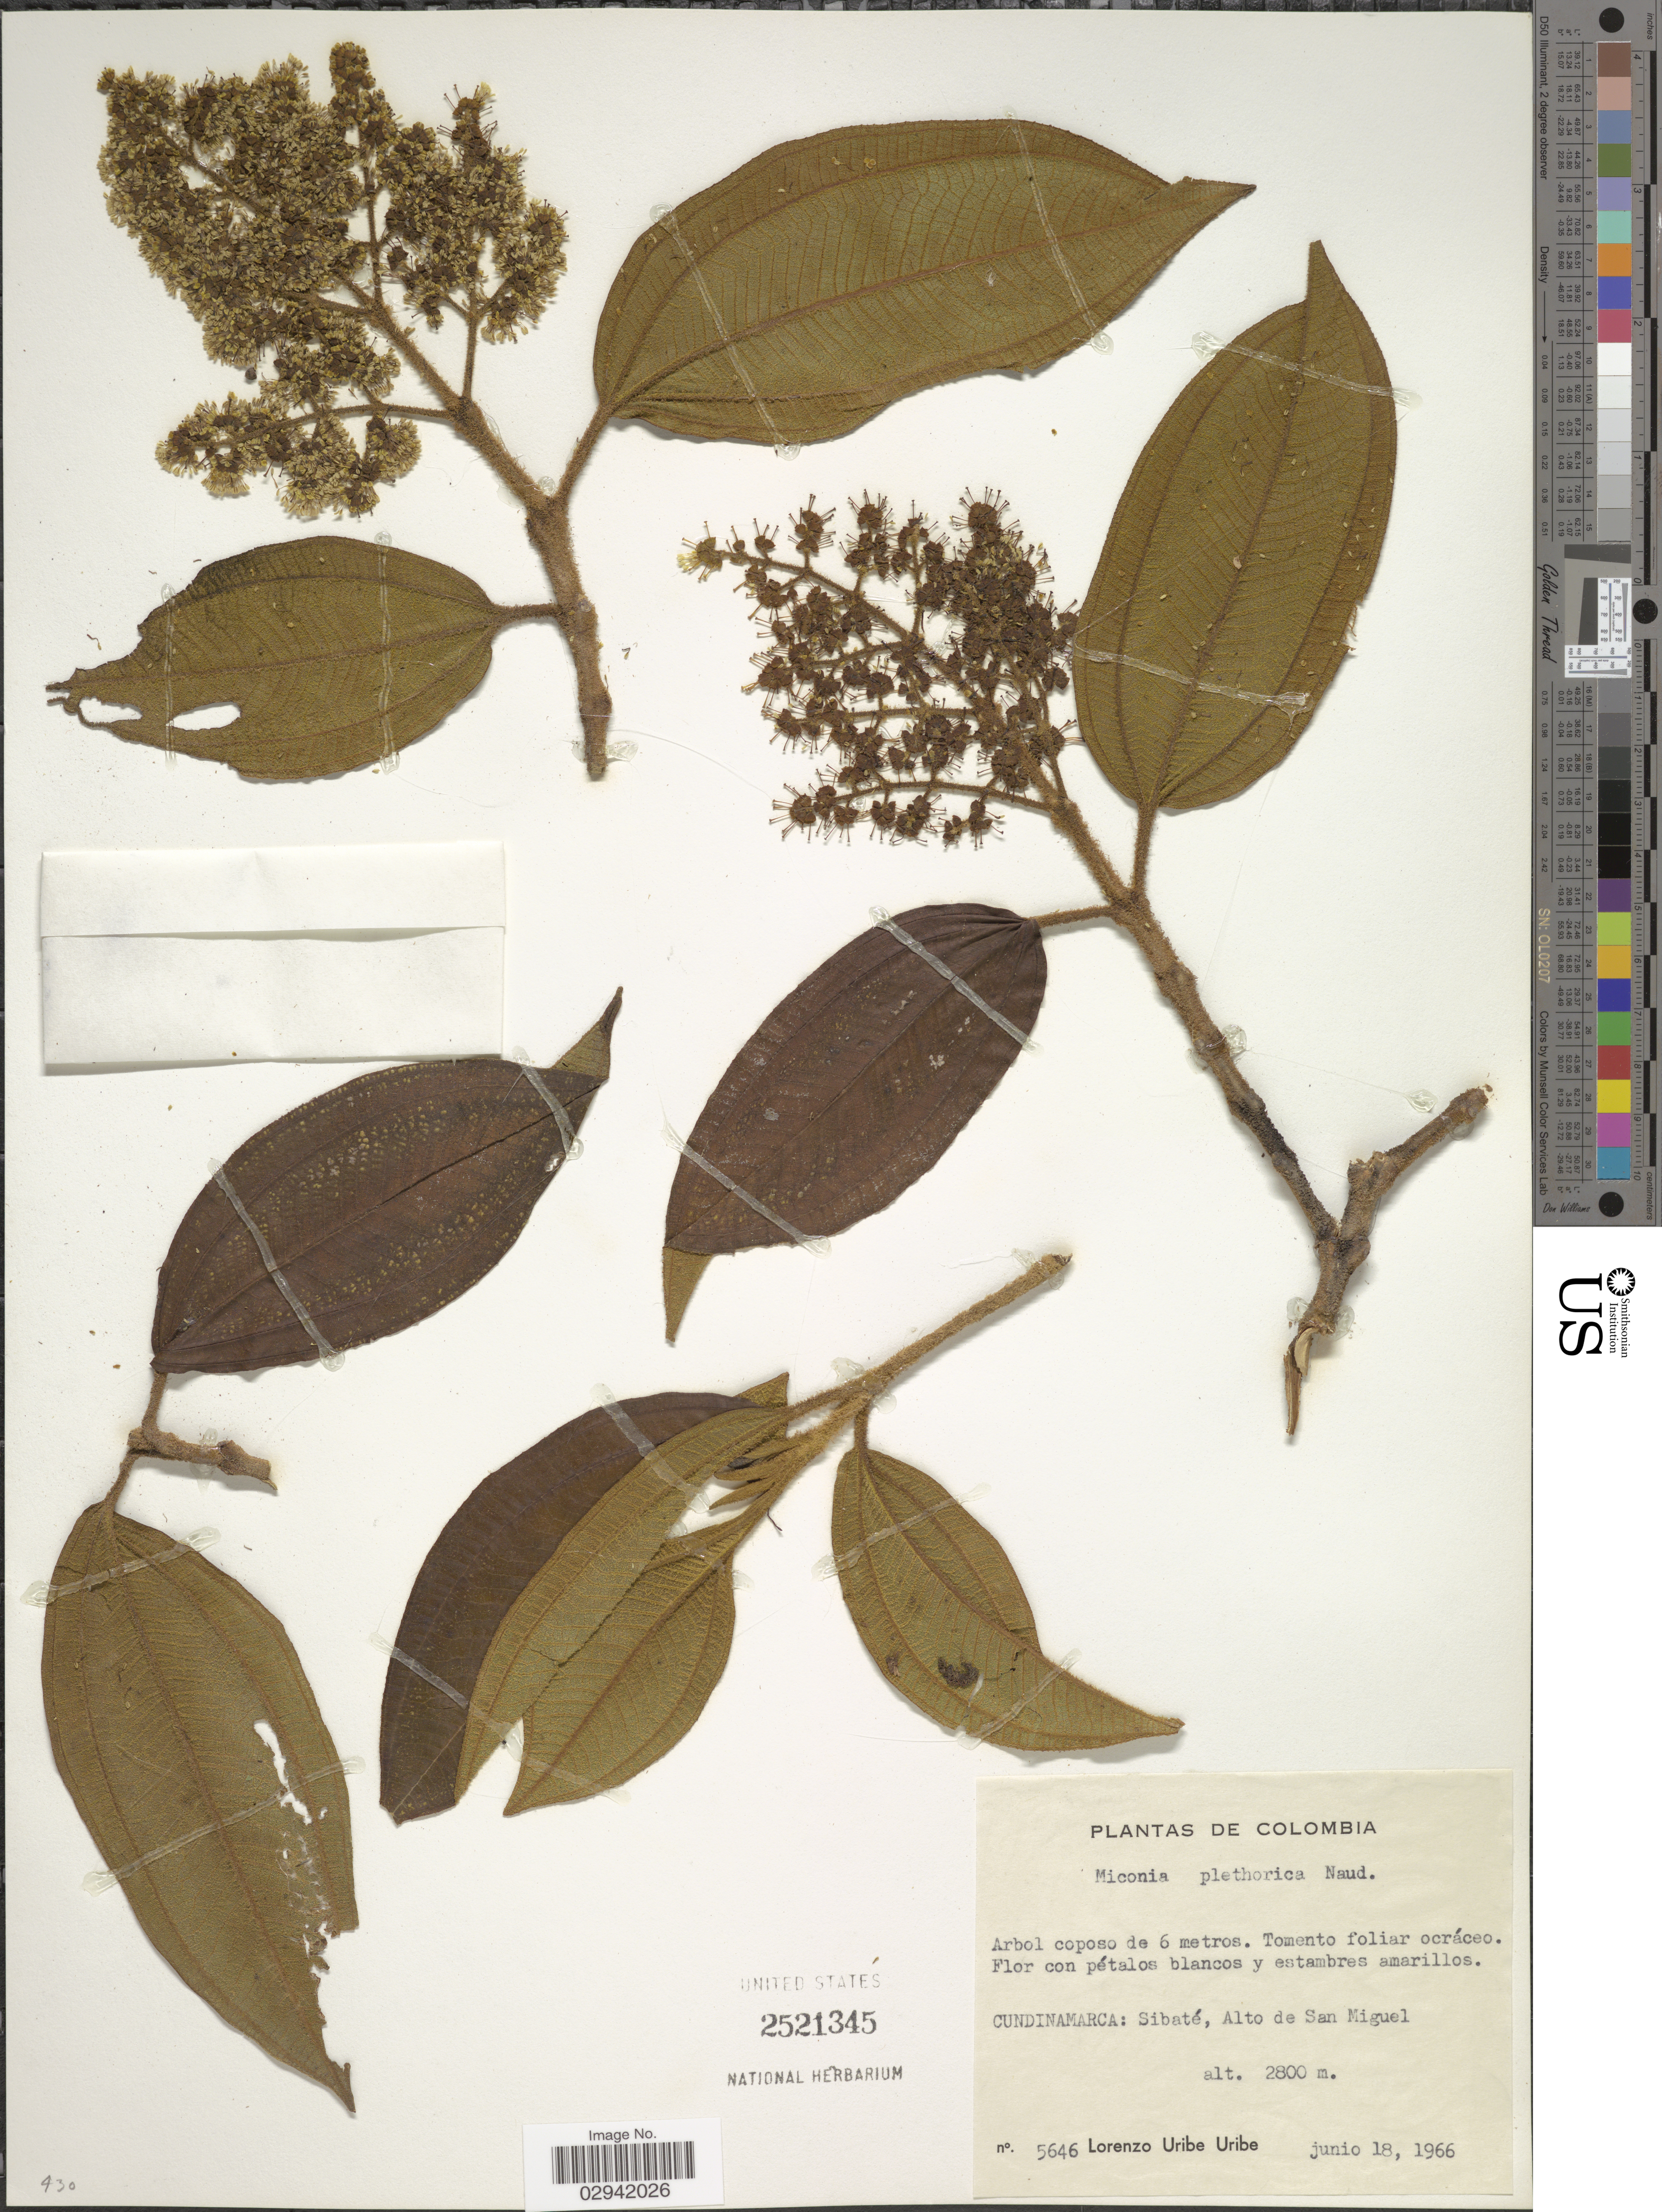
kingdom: Plantae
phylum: Tracheophyta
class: Magnoliopsida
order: Myrtales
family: Melastomataceae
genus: Miconia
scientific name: Miconia plethorica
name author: Naudin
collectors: L. Uribe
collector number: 5646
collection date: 1966-06-18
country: Colombia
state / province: Cundinamarca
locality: Sibaté, Alto de San Miguel.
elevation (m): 2800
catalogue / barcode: US 2521345